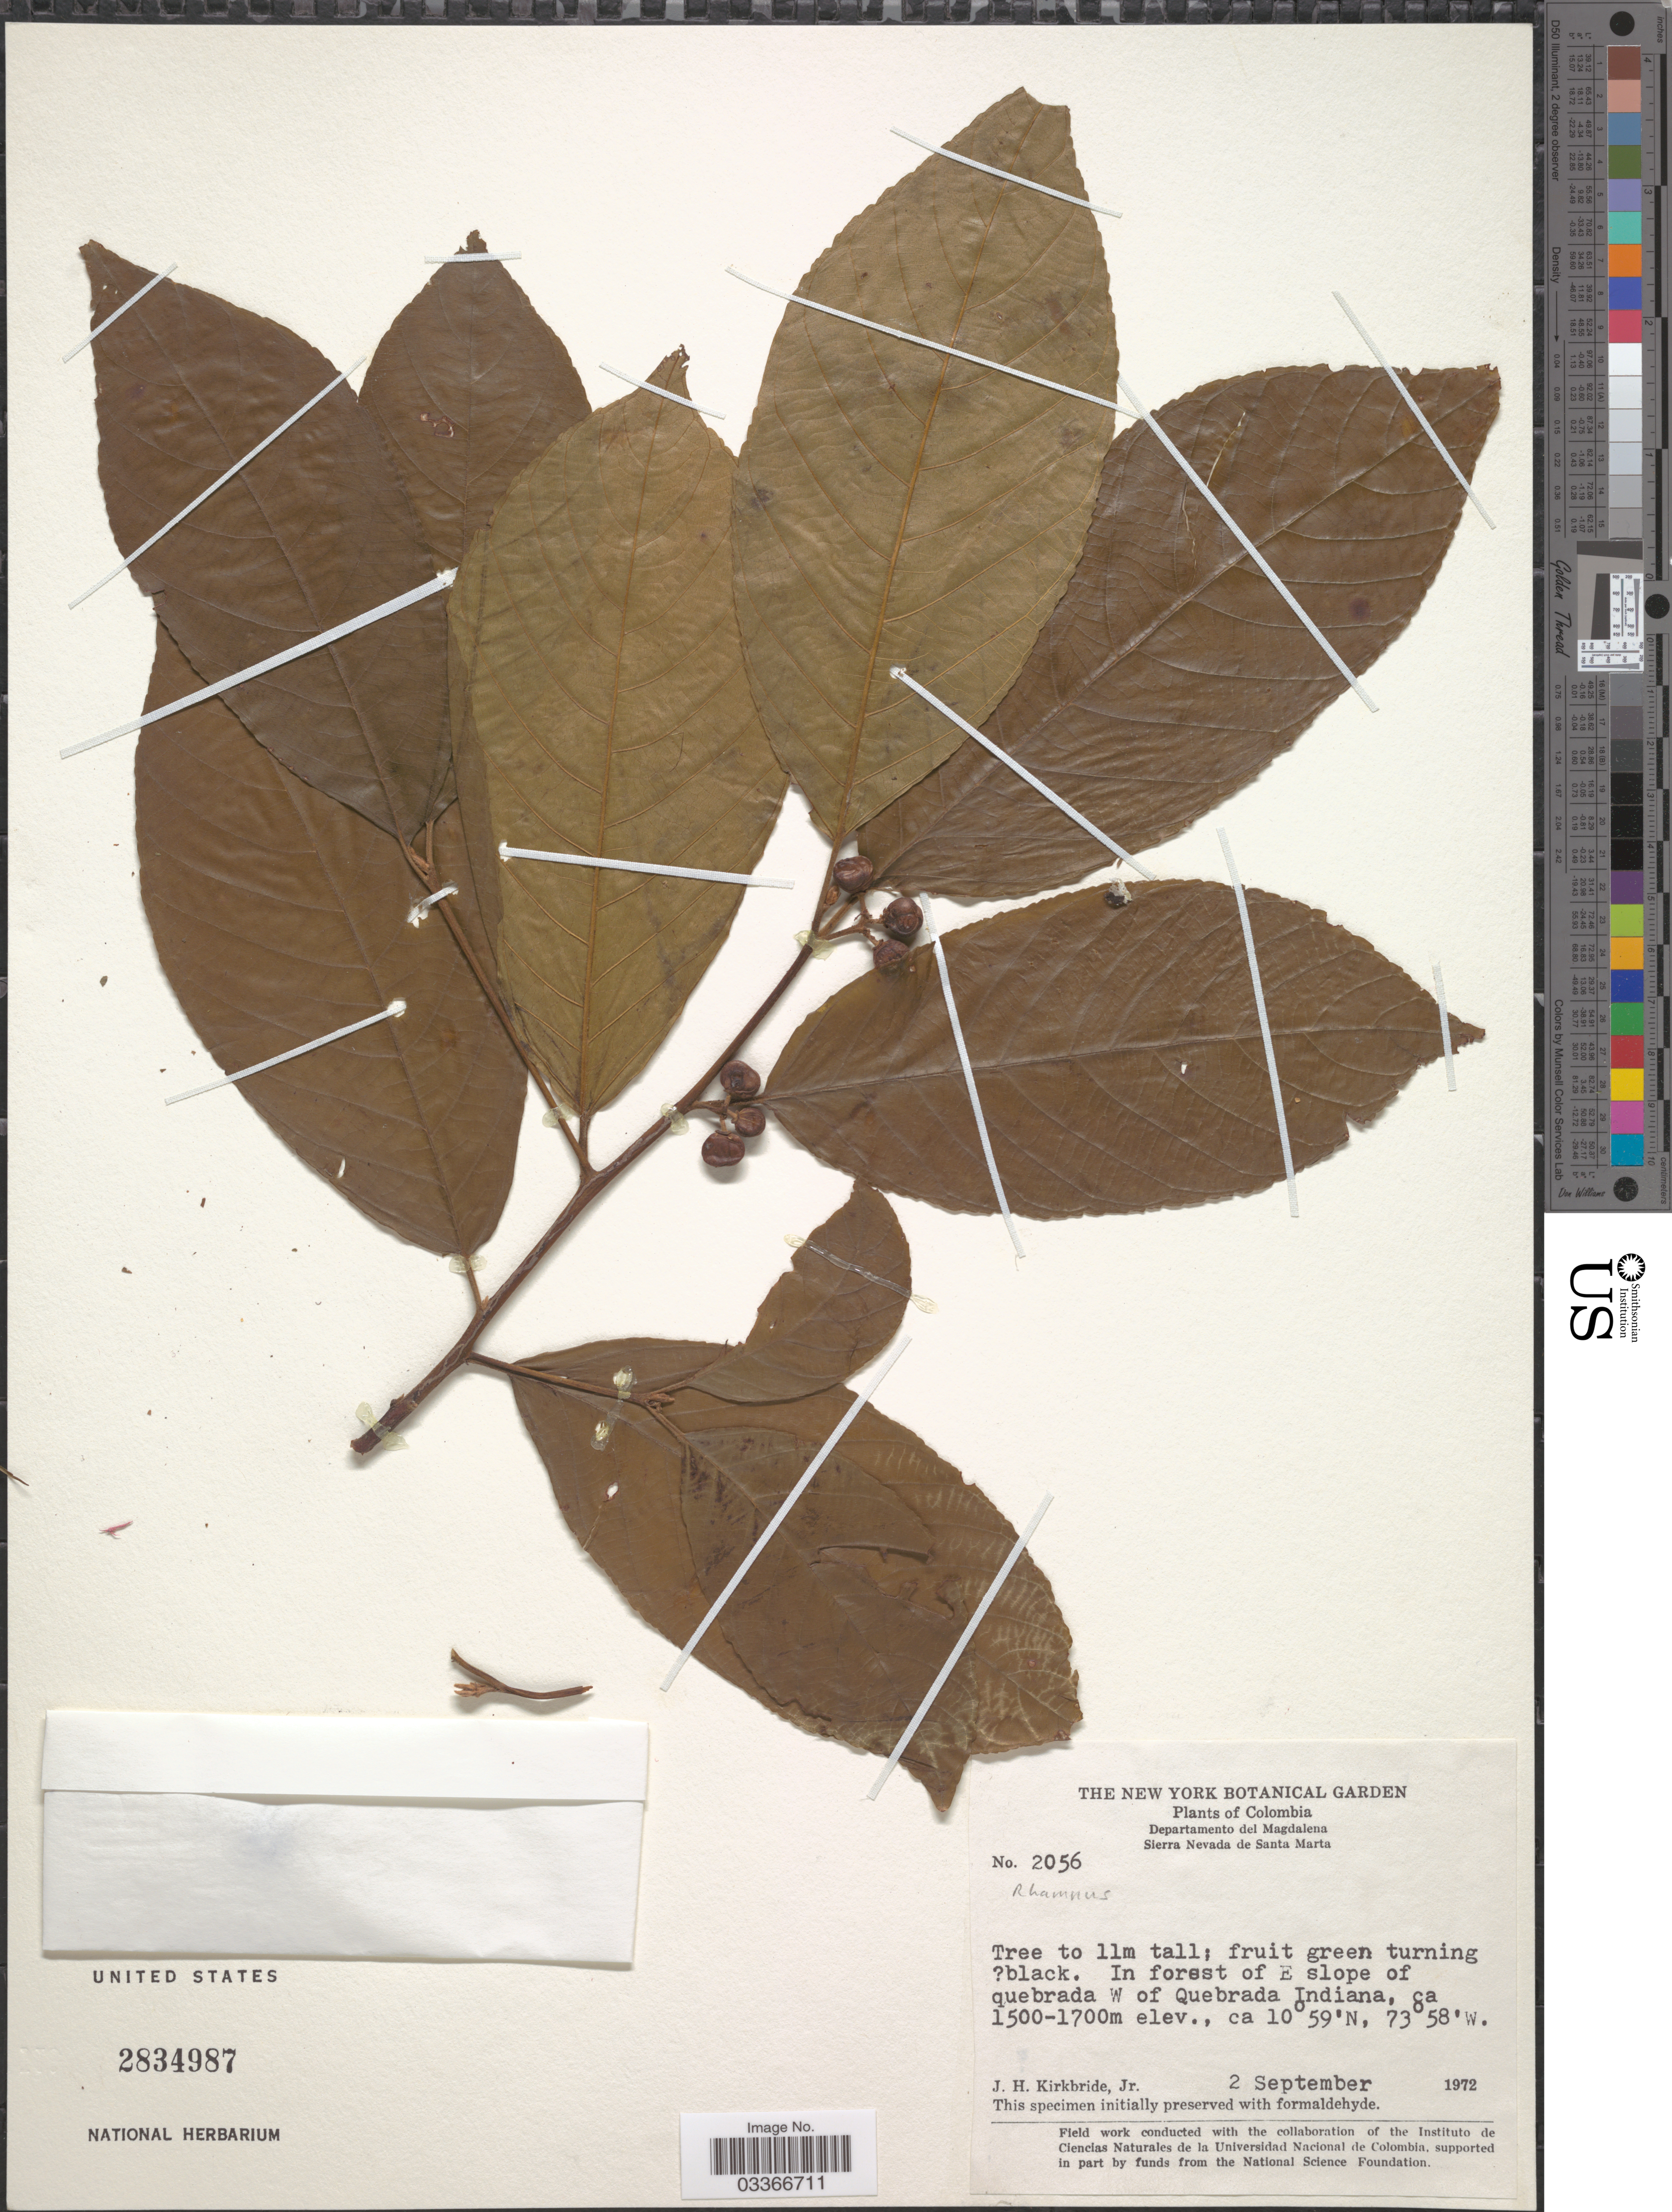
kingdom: Plantae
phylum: Tracheophyta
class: Magnoliopsida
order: Rosales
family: Rhamnaceae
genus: Rhamnus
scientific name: Rhamnus sp.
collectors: J. H. Kirkbride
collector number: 2056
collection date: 1972-09-02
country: Colombia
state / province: Magdalena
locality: Departamento del Magdalena. Sierra Nevada de Santa Marta. In forest of E slope quebrada W of Quebrada Indiana.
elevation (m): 1500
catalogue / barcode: US 2834987